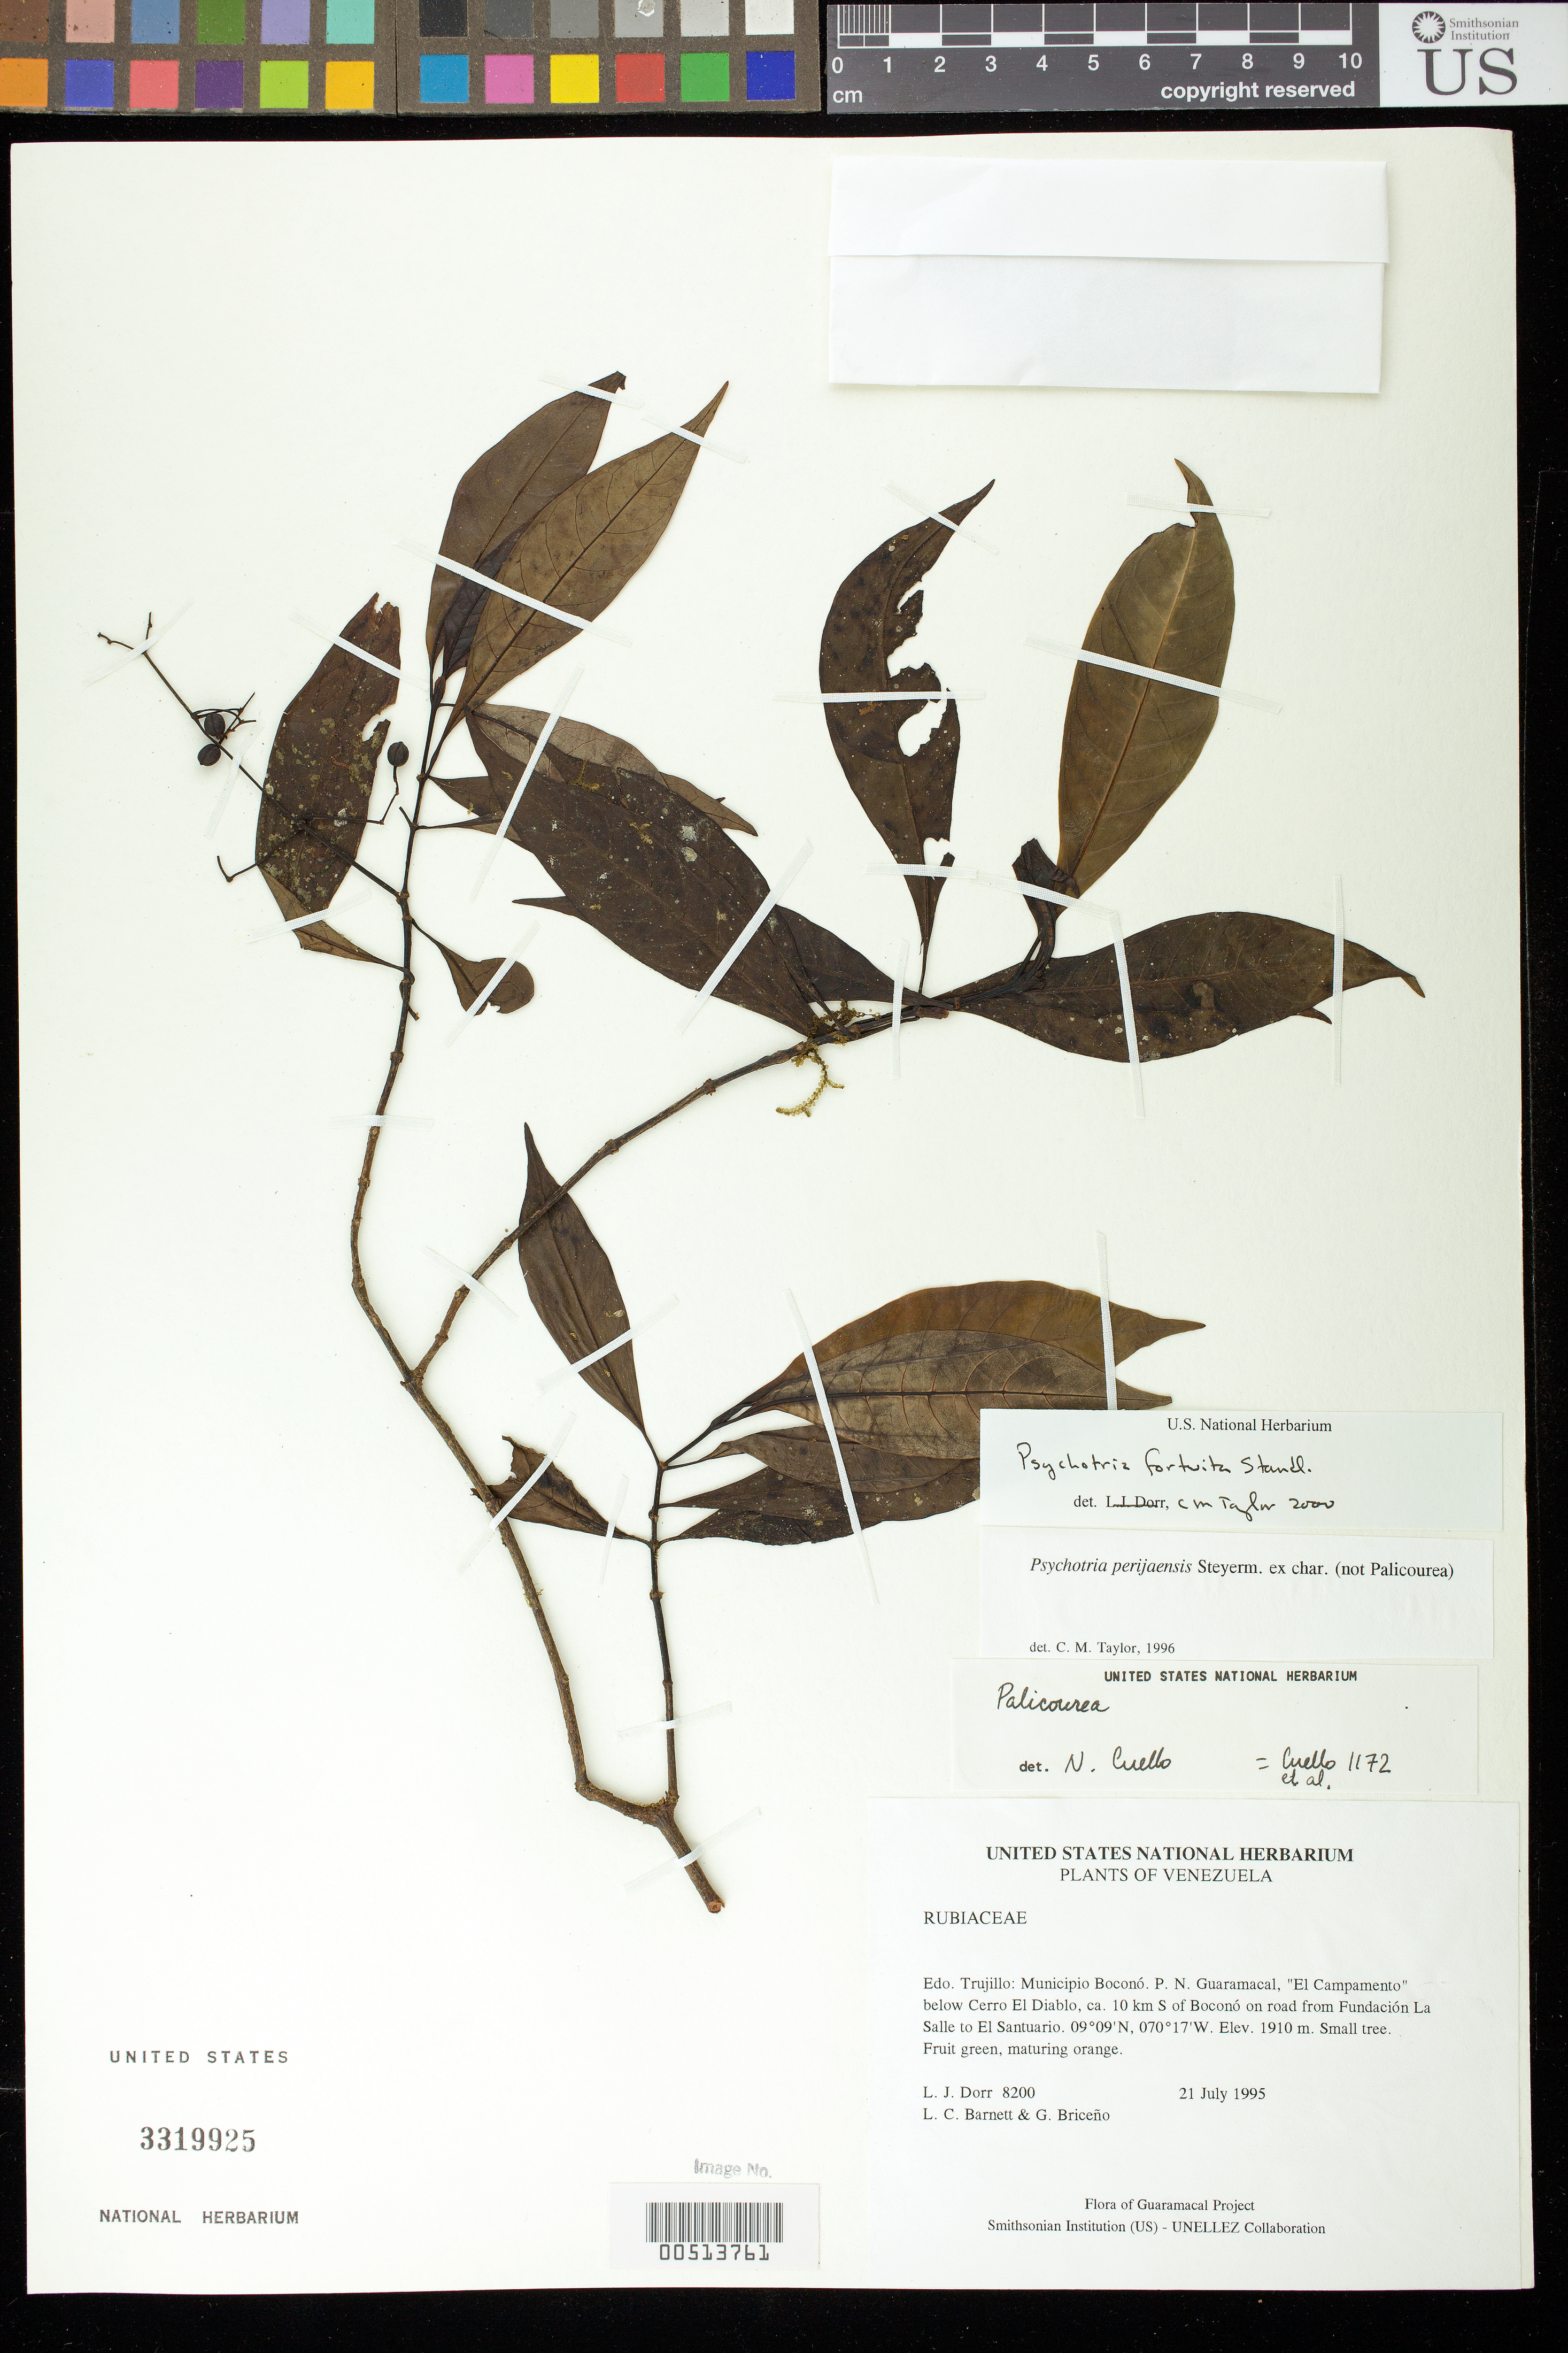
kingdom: Plantae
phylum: Tracheophyta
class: Magnoliopsida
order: Gentianales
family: Rubiaceae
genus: Psychotria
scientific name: Psychotria fortuita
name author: Standl.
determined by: Taylor, Charlotte M.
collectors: L. J. Dorr, L. C. Barnett & G. Briceño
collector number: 8200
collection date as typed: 21 Jul 1995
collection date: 1995-07-21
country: Venezuela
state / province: Trujillo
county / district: Boconó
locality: Parque Nacional Guaramacal, "El Campamento" below Cerro El Diablo, ca. 10 km S of Boconó on road from Fundación La Salle to El Santuario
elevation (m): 1910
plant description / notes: COL, MO, PORT, US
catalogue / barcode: US 3319925